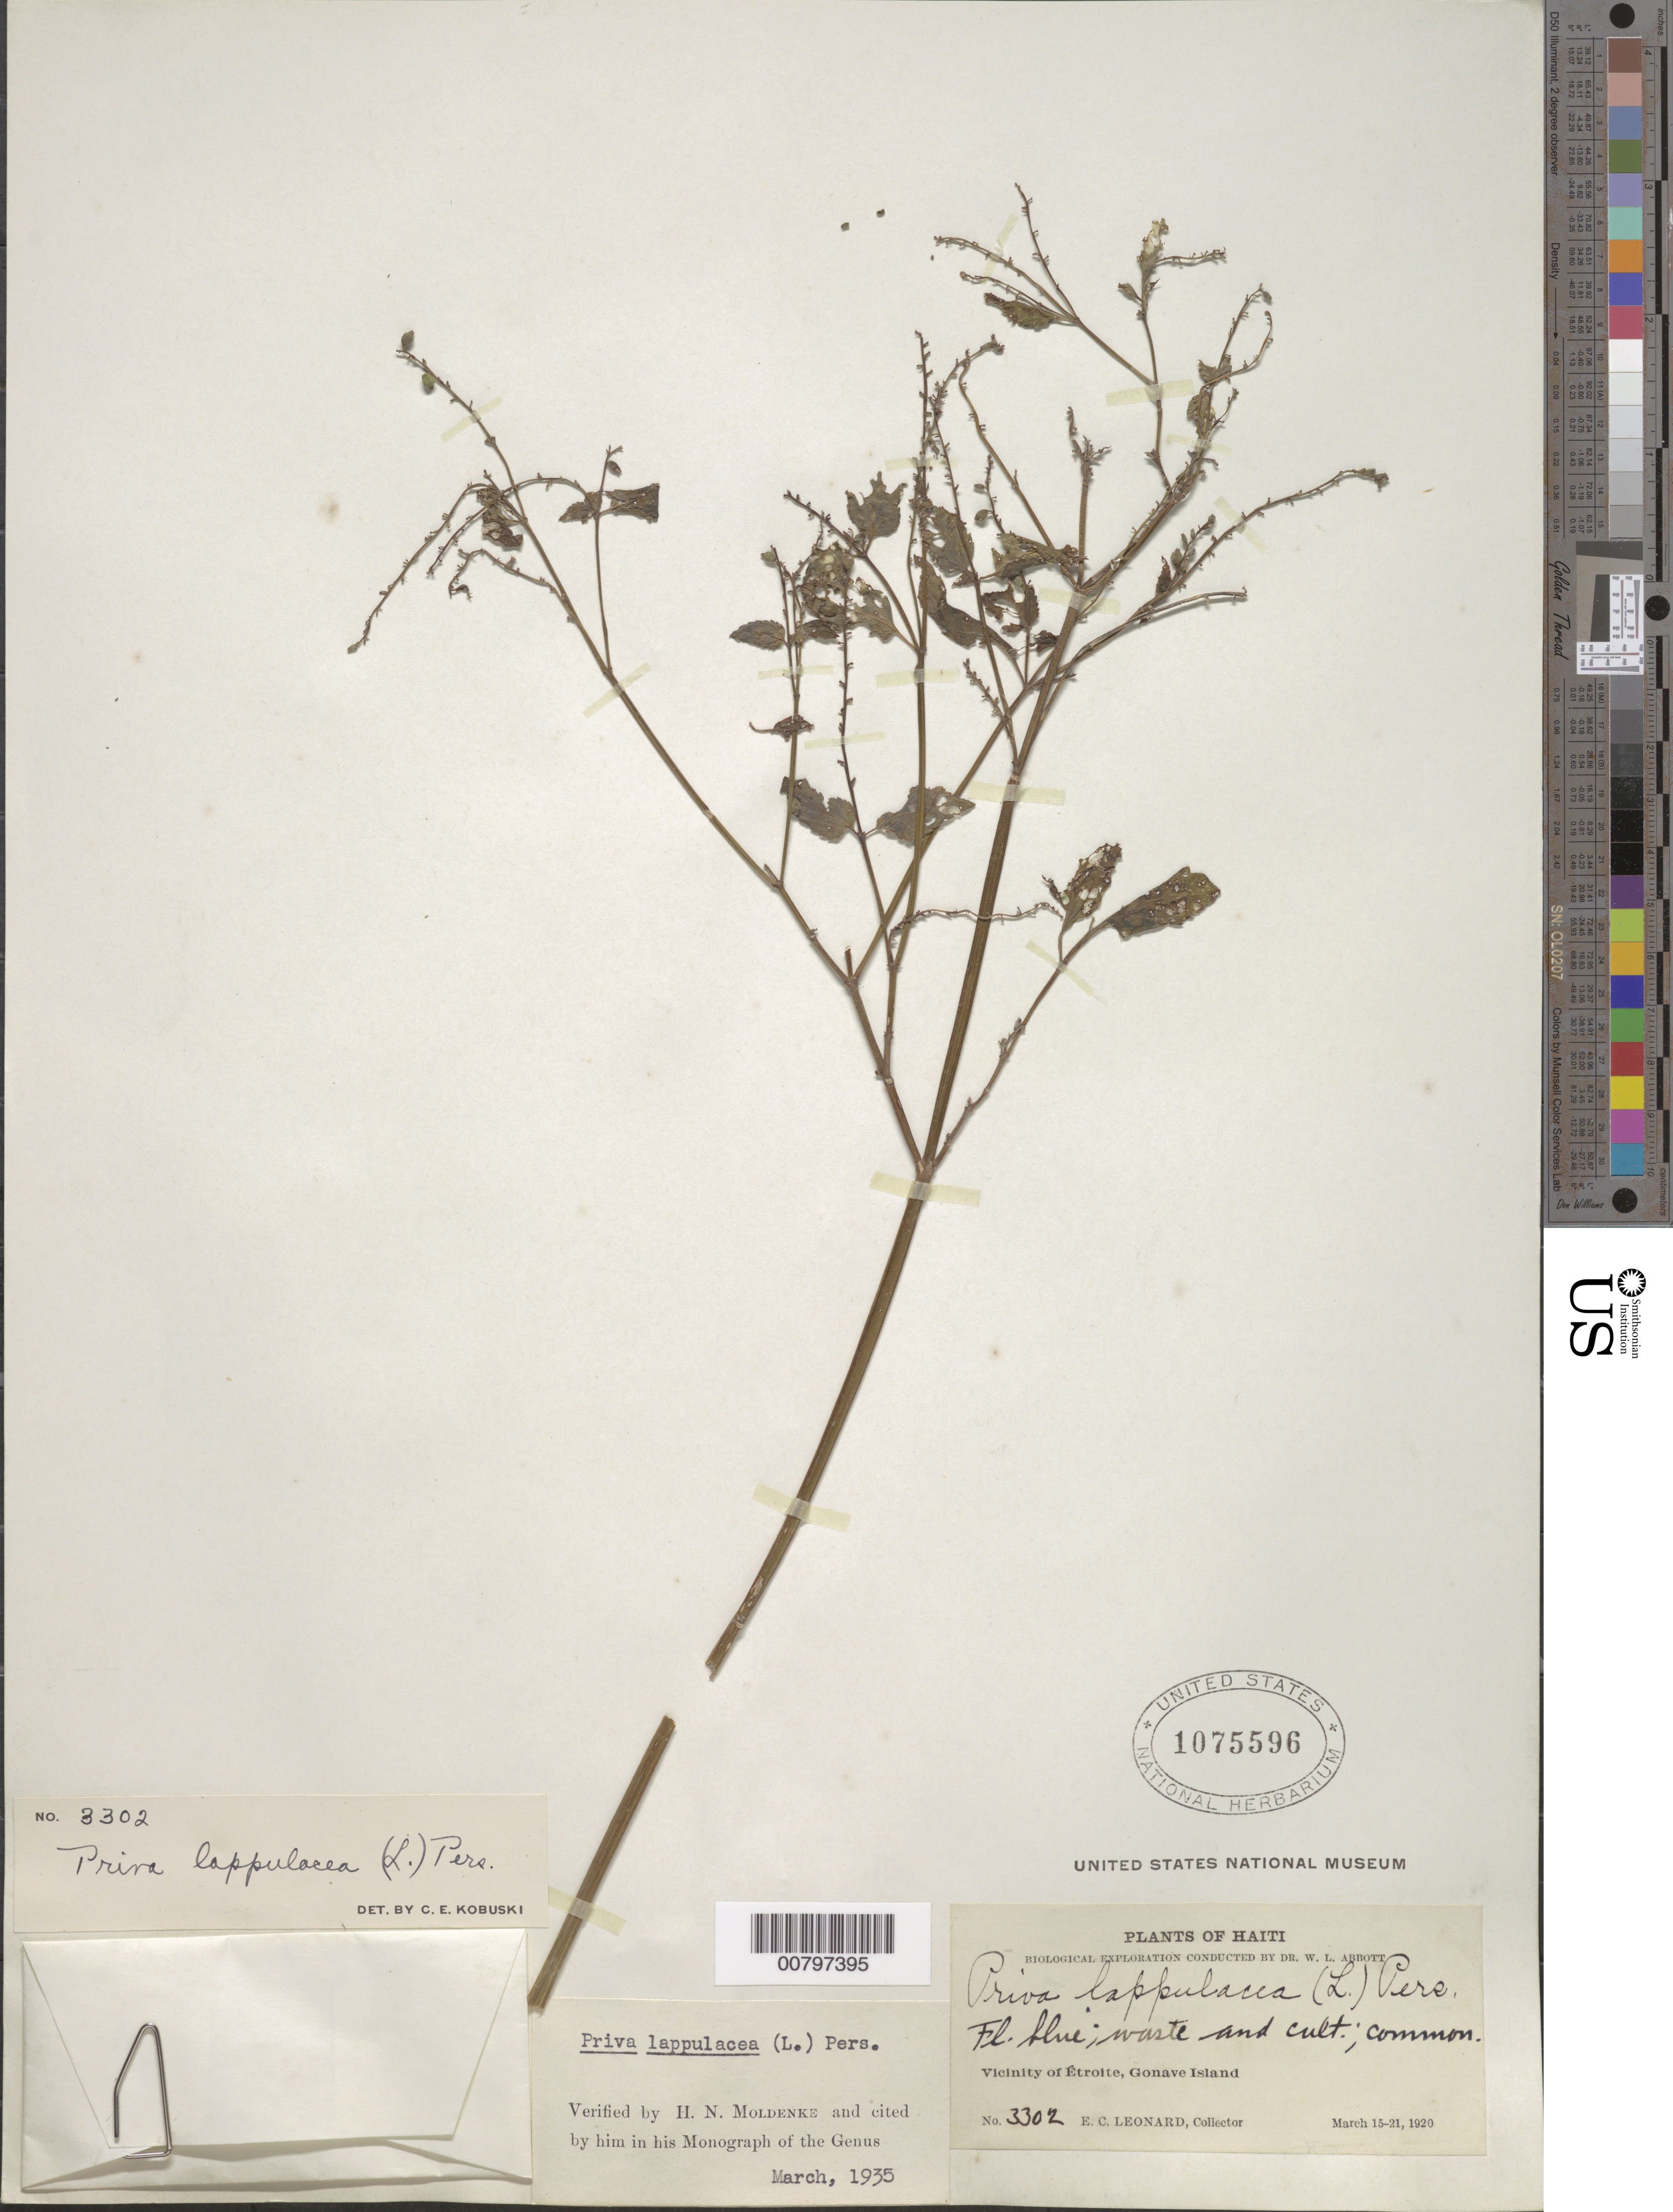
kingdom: Plantae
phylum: Tracheophyta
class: Magnoliopsida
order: Lamiales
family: Verbenaceae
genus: Priva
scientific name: Priva lappulacea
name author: (L.) Pers.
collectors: E. C. Leonard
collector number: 3302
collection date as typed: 15 Mar 1920 to 21 Mar 1920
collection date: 1920-03-15/1920-03-21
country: Haiti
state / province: Ouest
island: Île de la Gonâve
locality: Vicinity of Étroite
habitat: Waste and cultivated lands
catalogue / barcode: US 1075596